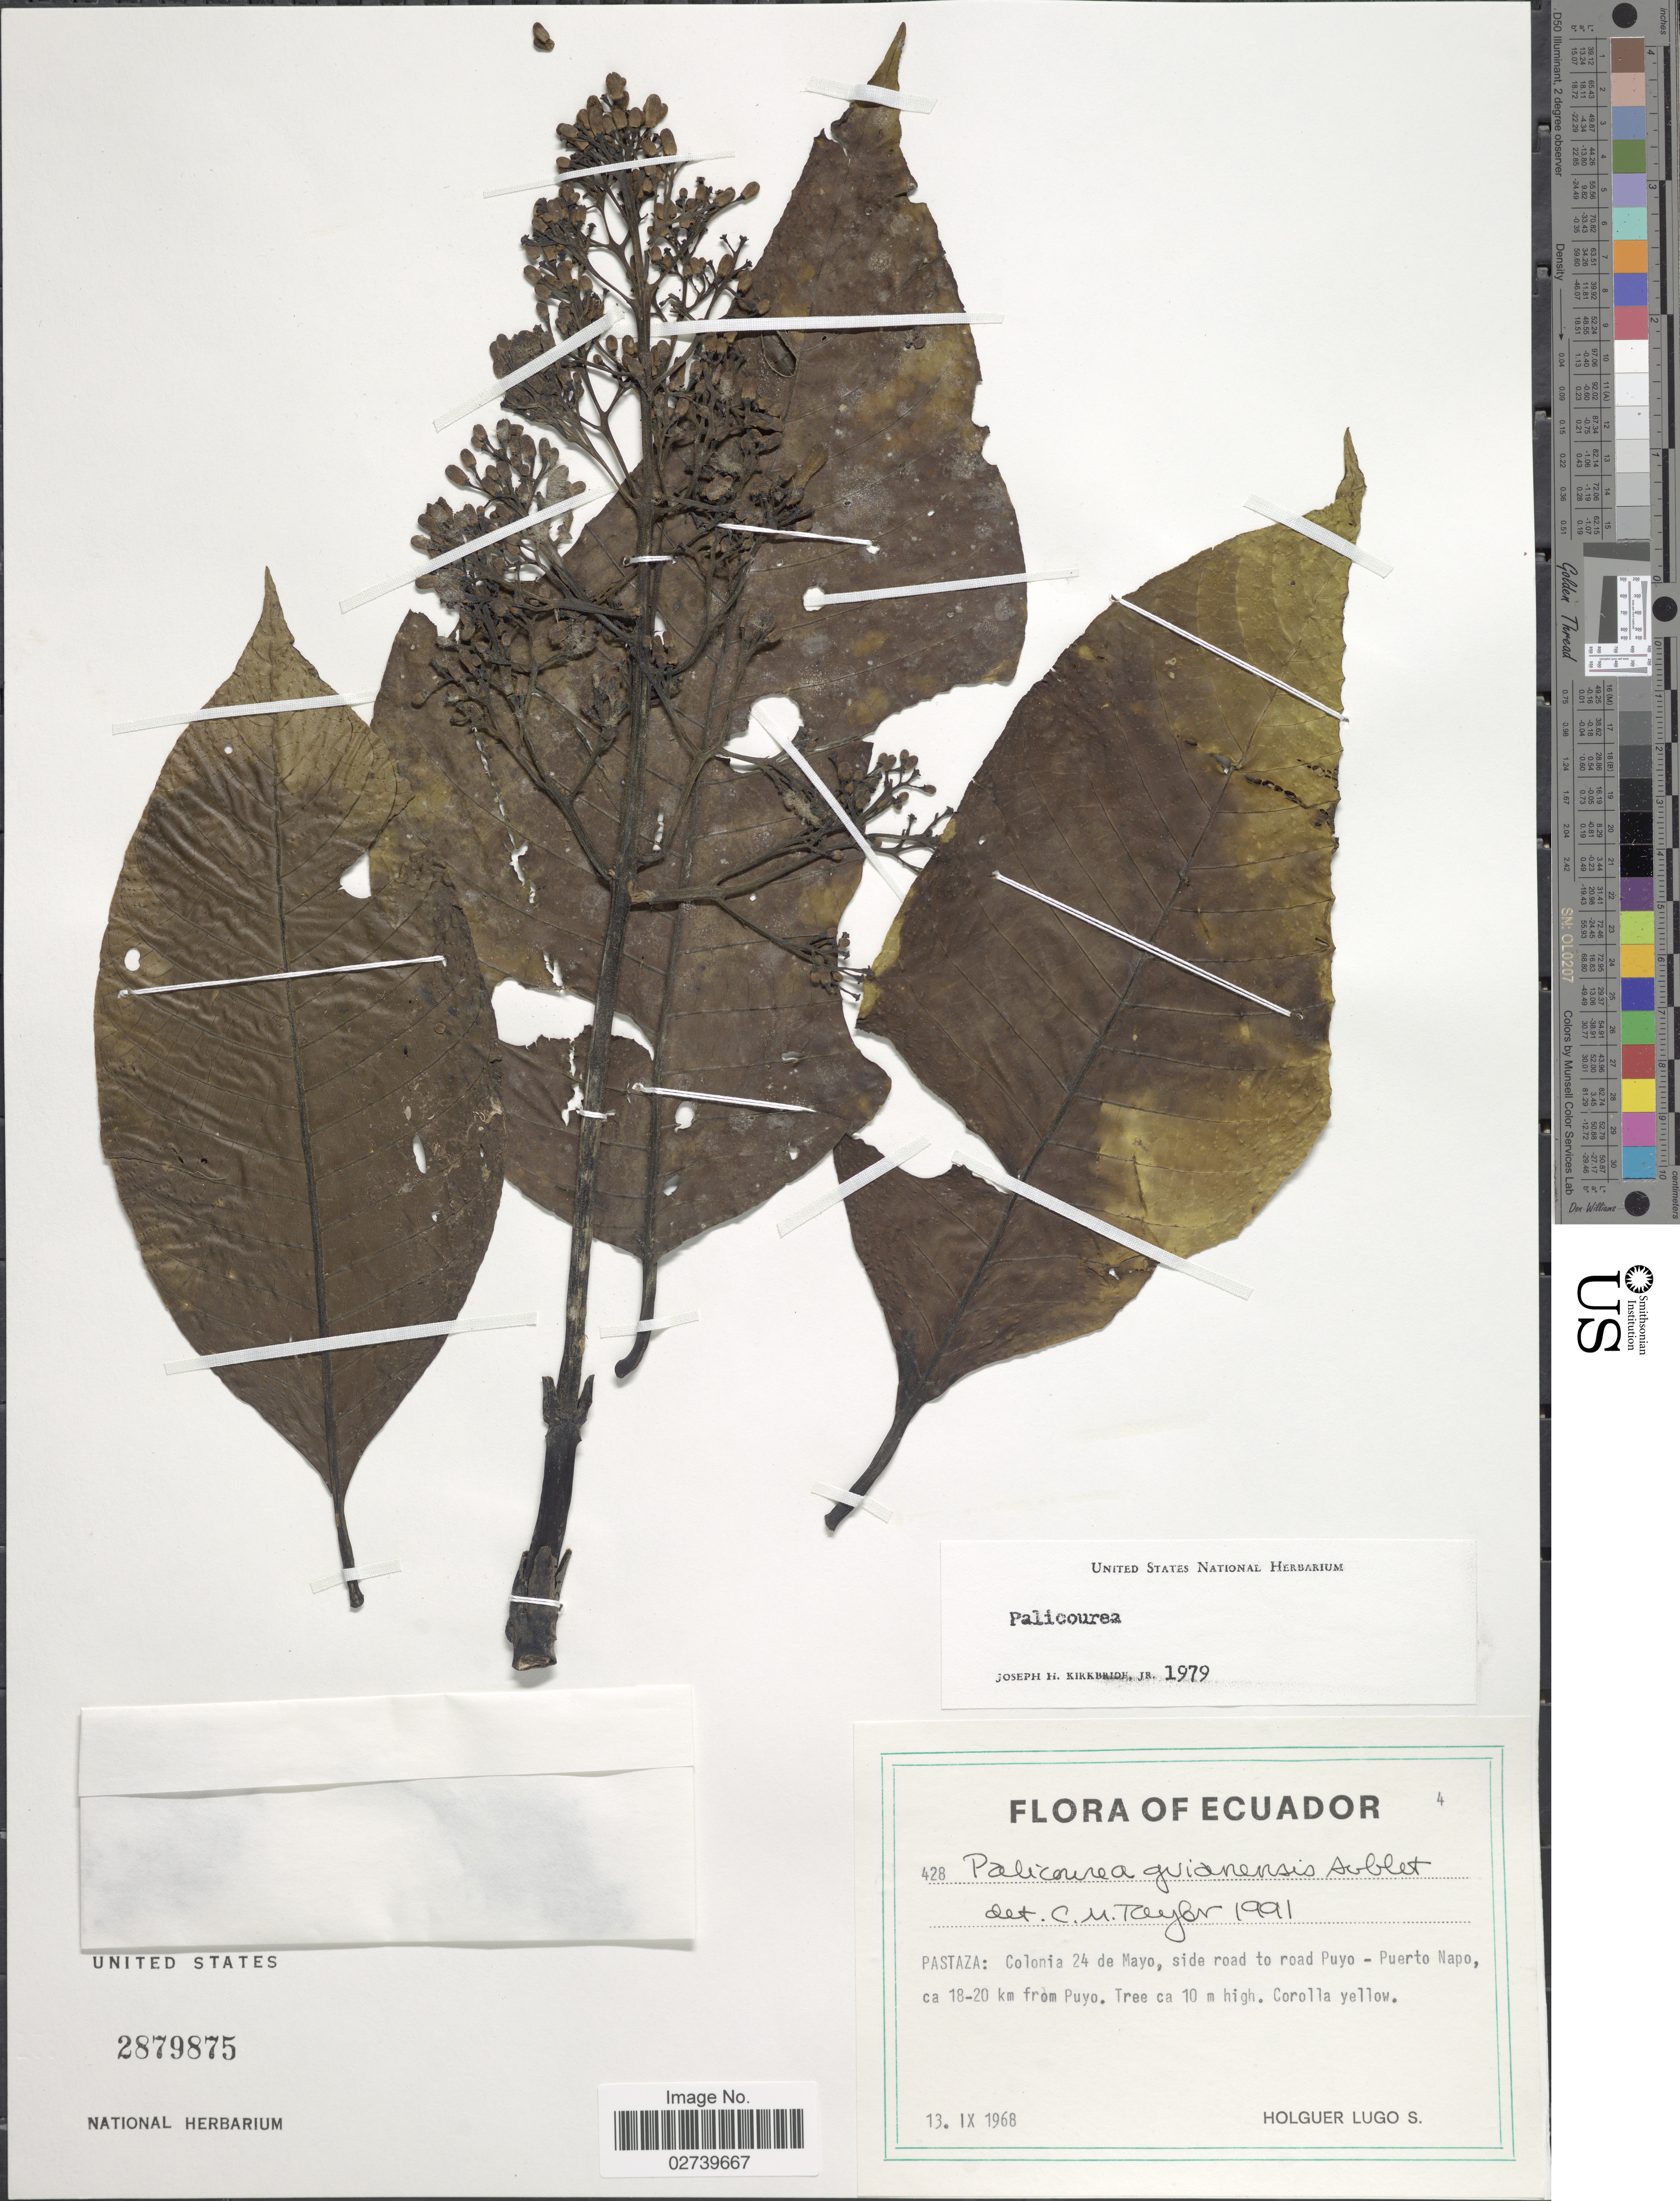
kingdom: Plantae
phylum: Tracheophyta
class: Magnoliopsida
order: Gentianales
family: Rubiaceae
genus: Palicourea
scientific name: Palicourea guianensis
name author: Aubl.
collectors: H. Lugo S.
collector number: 428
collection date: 1968-09-13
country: Ecuador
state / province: Pastaza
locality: Colonia 24 de Mayo, side road to road Puyo-Puerto Napo, ca 18-20 km from Puyo.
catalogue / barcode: US 2879875